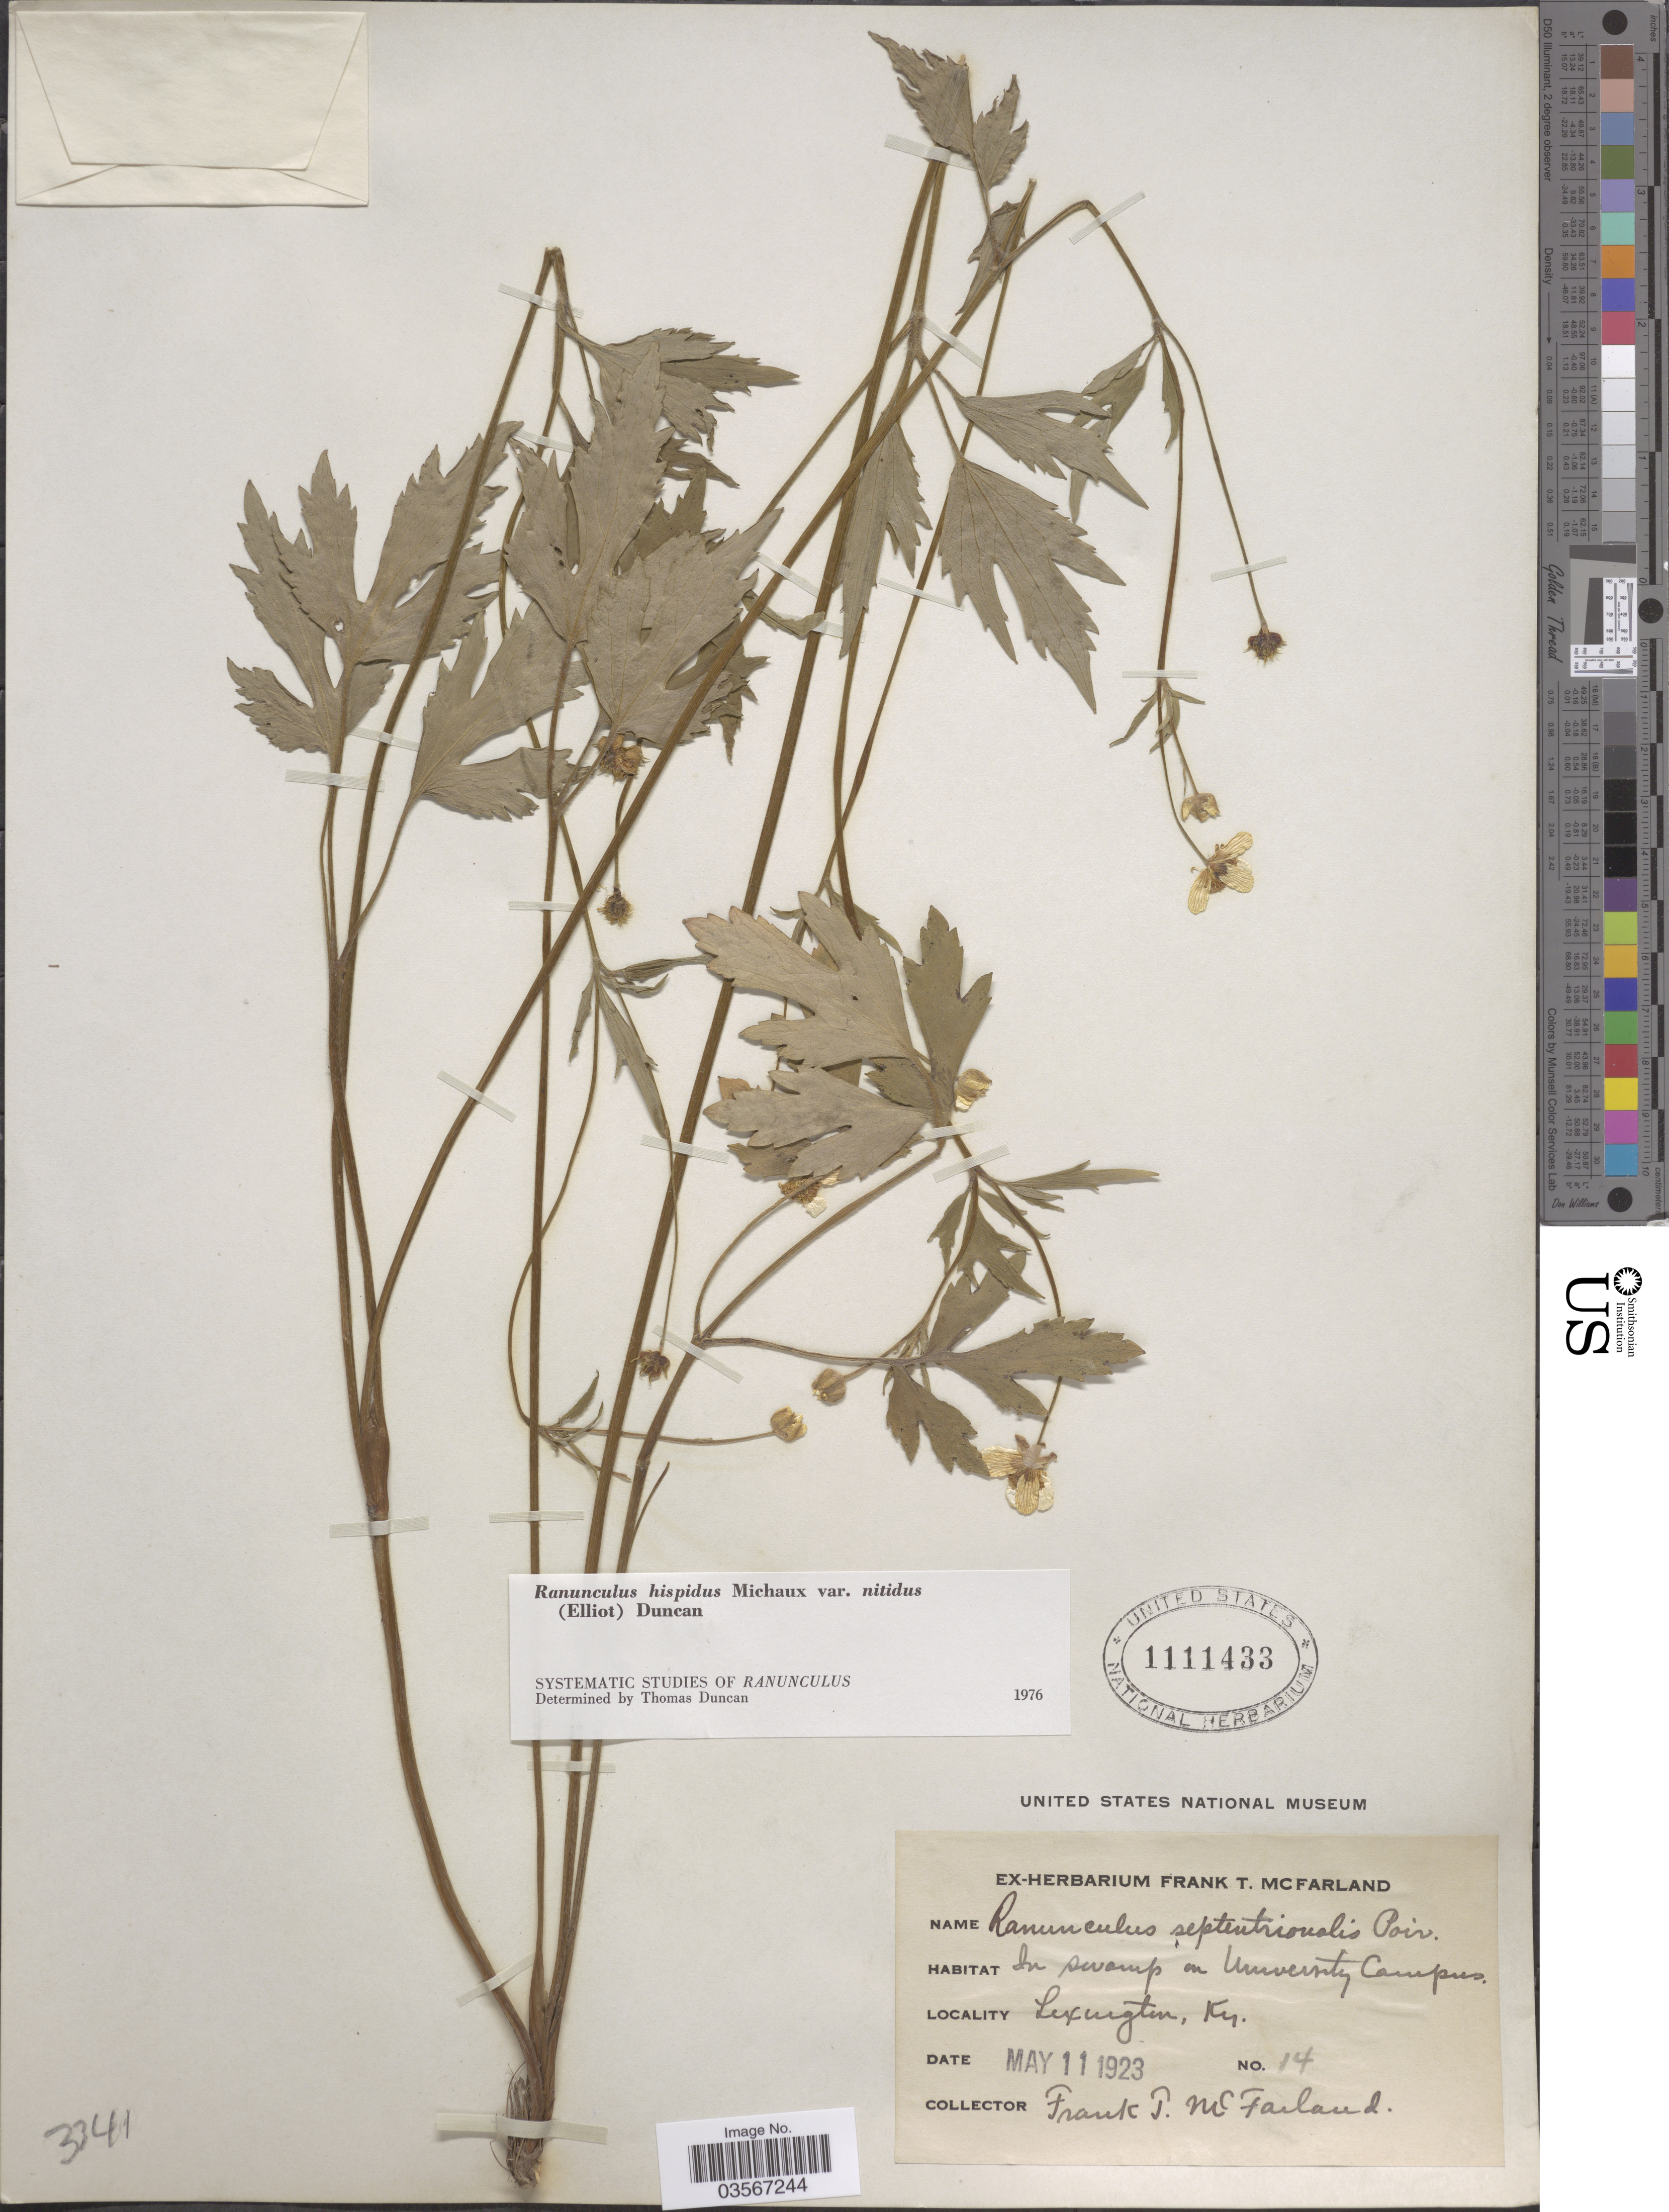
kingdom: Plantae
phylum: Tracheophyta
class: Magnoliopsida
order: Ranunculales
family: Ranunculaceae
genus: Ranunculus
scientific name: Ranunculus hispidus var. nitidus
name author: (Chapm.) T. Duncan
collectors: F. McFarland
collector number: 14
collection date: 1923-05-11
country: United States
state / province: Kentucky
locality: In swamp on University Campus. Lexington.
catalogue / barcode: US 1111433